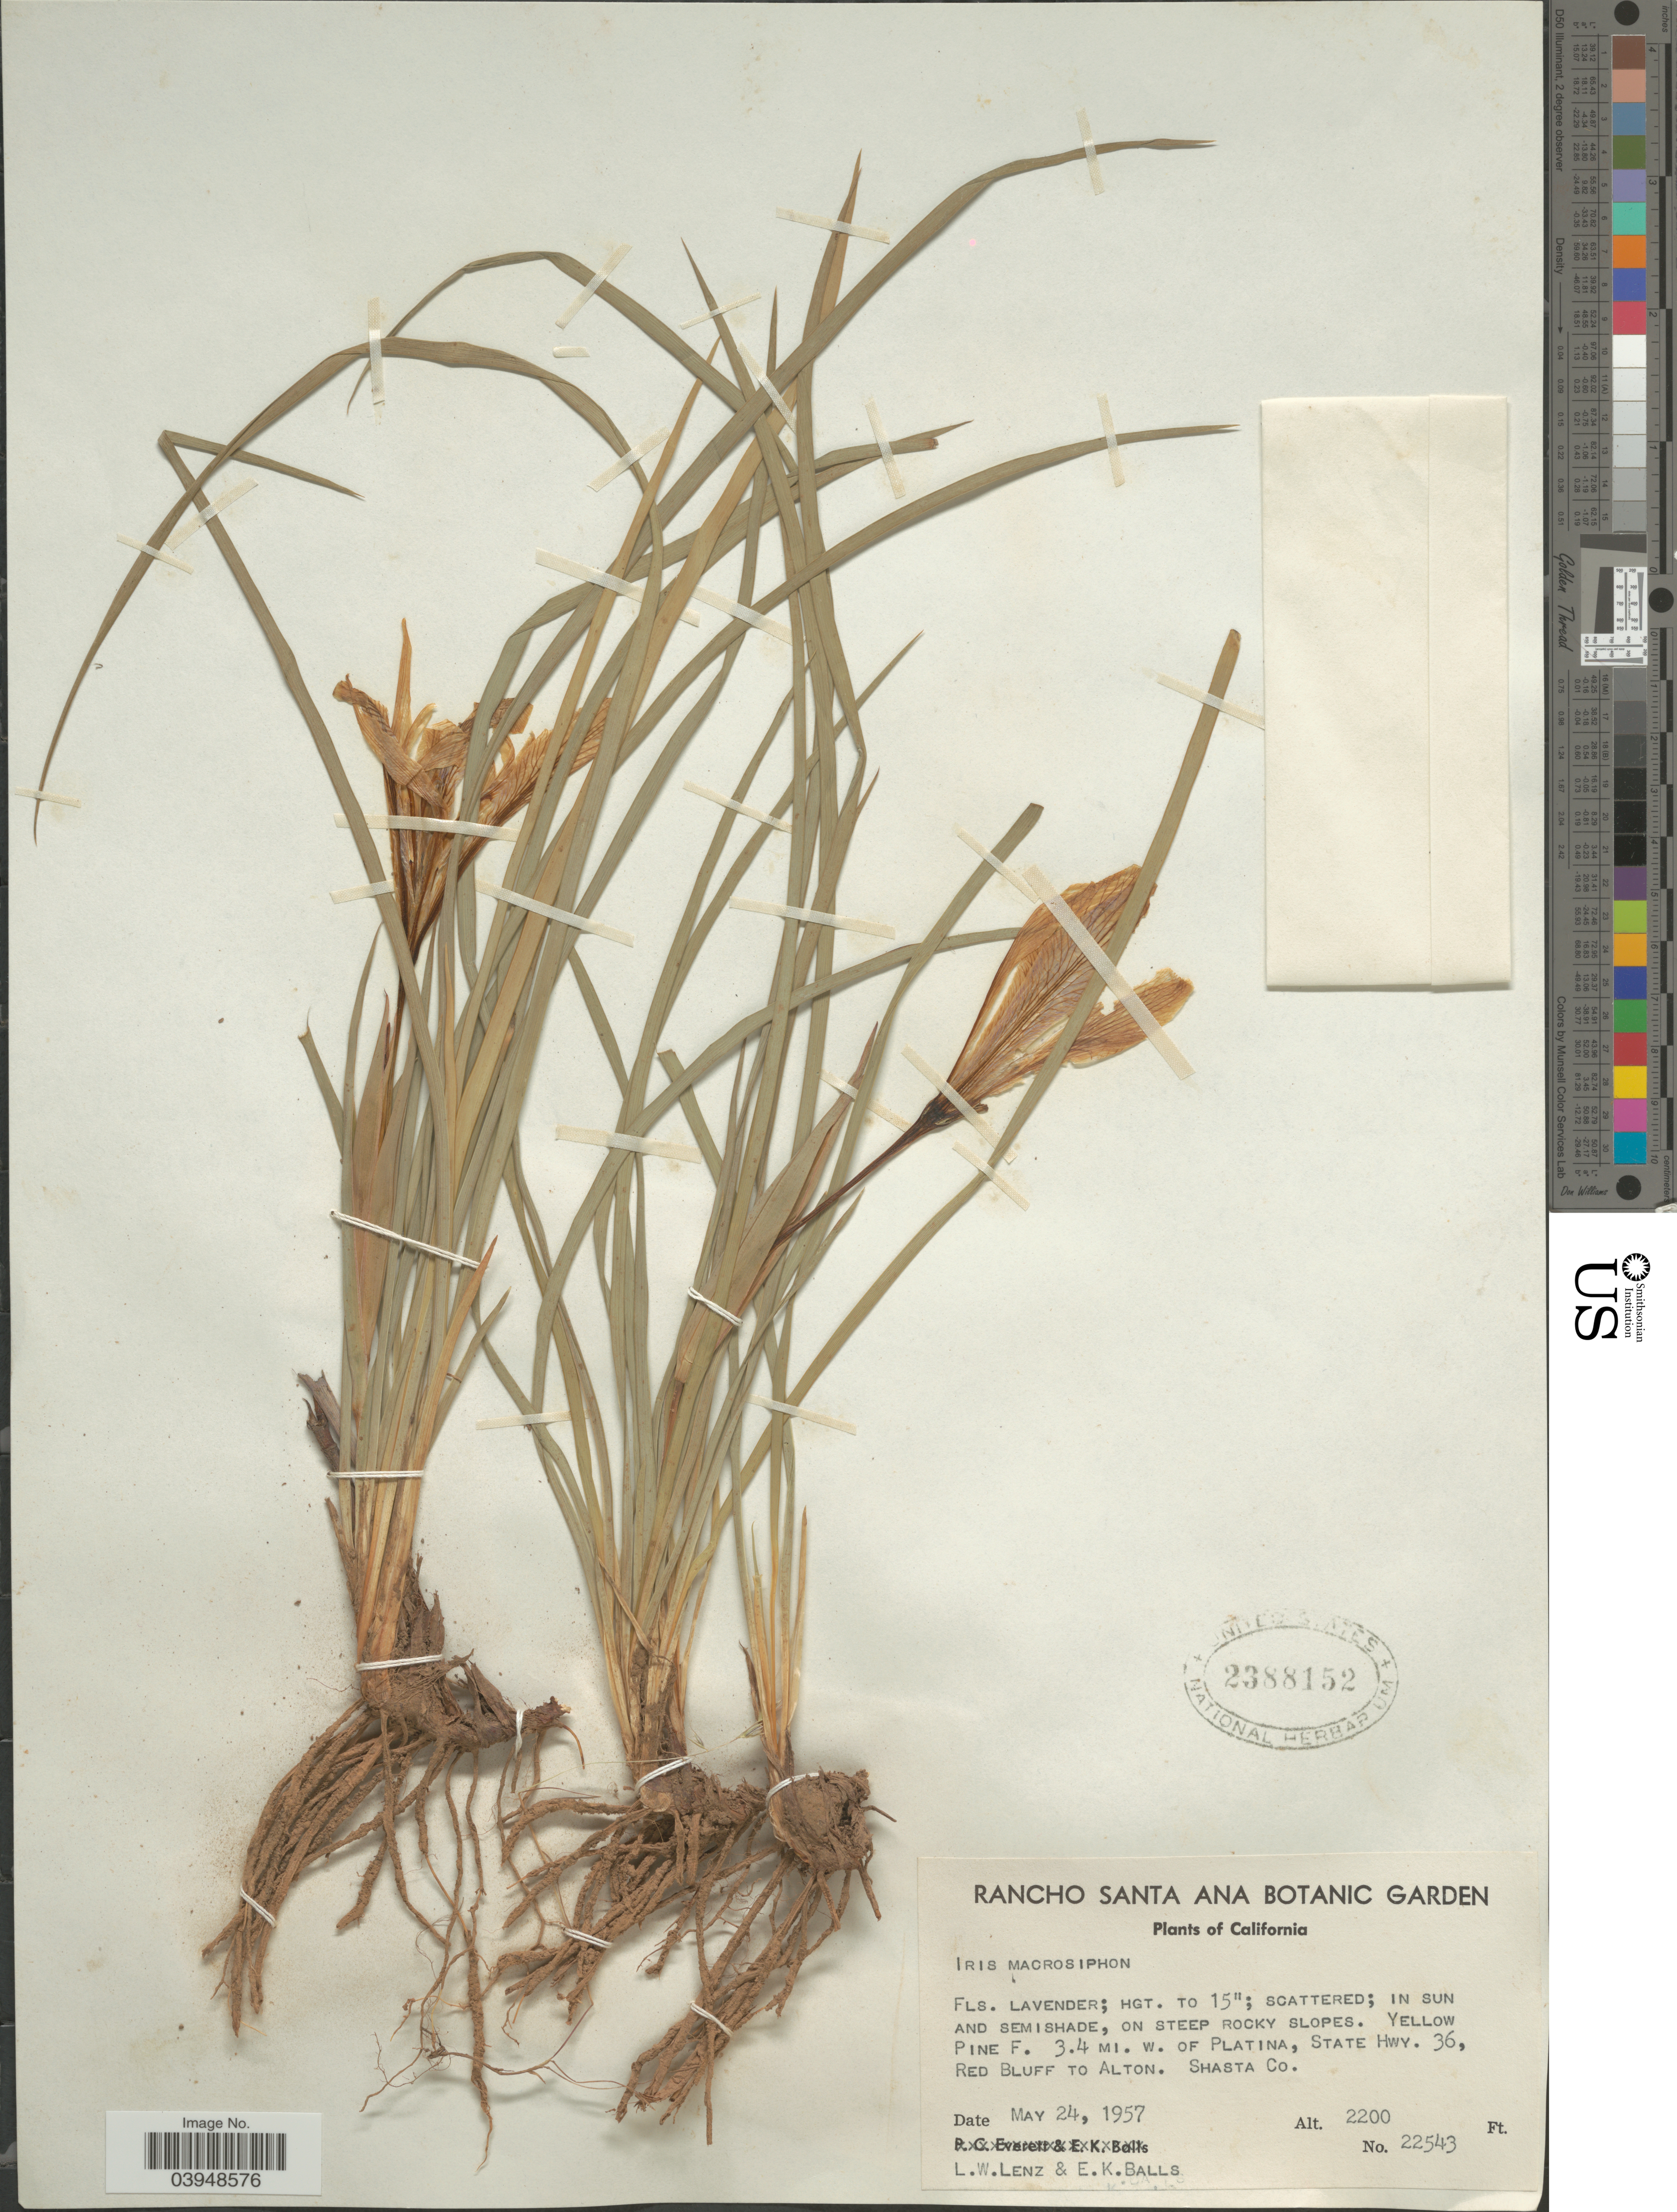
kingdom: Plantae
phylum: Tracheophyta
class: Liliopsida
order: Asparagales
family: Iridaceae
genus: Iris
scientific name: Iris macrosiphon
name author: Torr.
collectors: L. Lenz & E. K. Balls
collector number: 22543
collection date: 1957-05-24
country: United States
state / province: California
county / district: Shasta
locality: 3.4 mi. w. of Platina, State Hwy. 36, Red Bluff to Alton. Shasta Co.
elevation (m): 671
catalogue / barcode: US 2388152